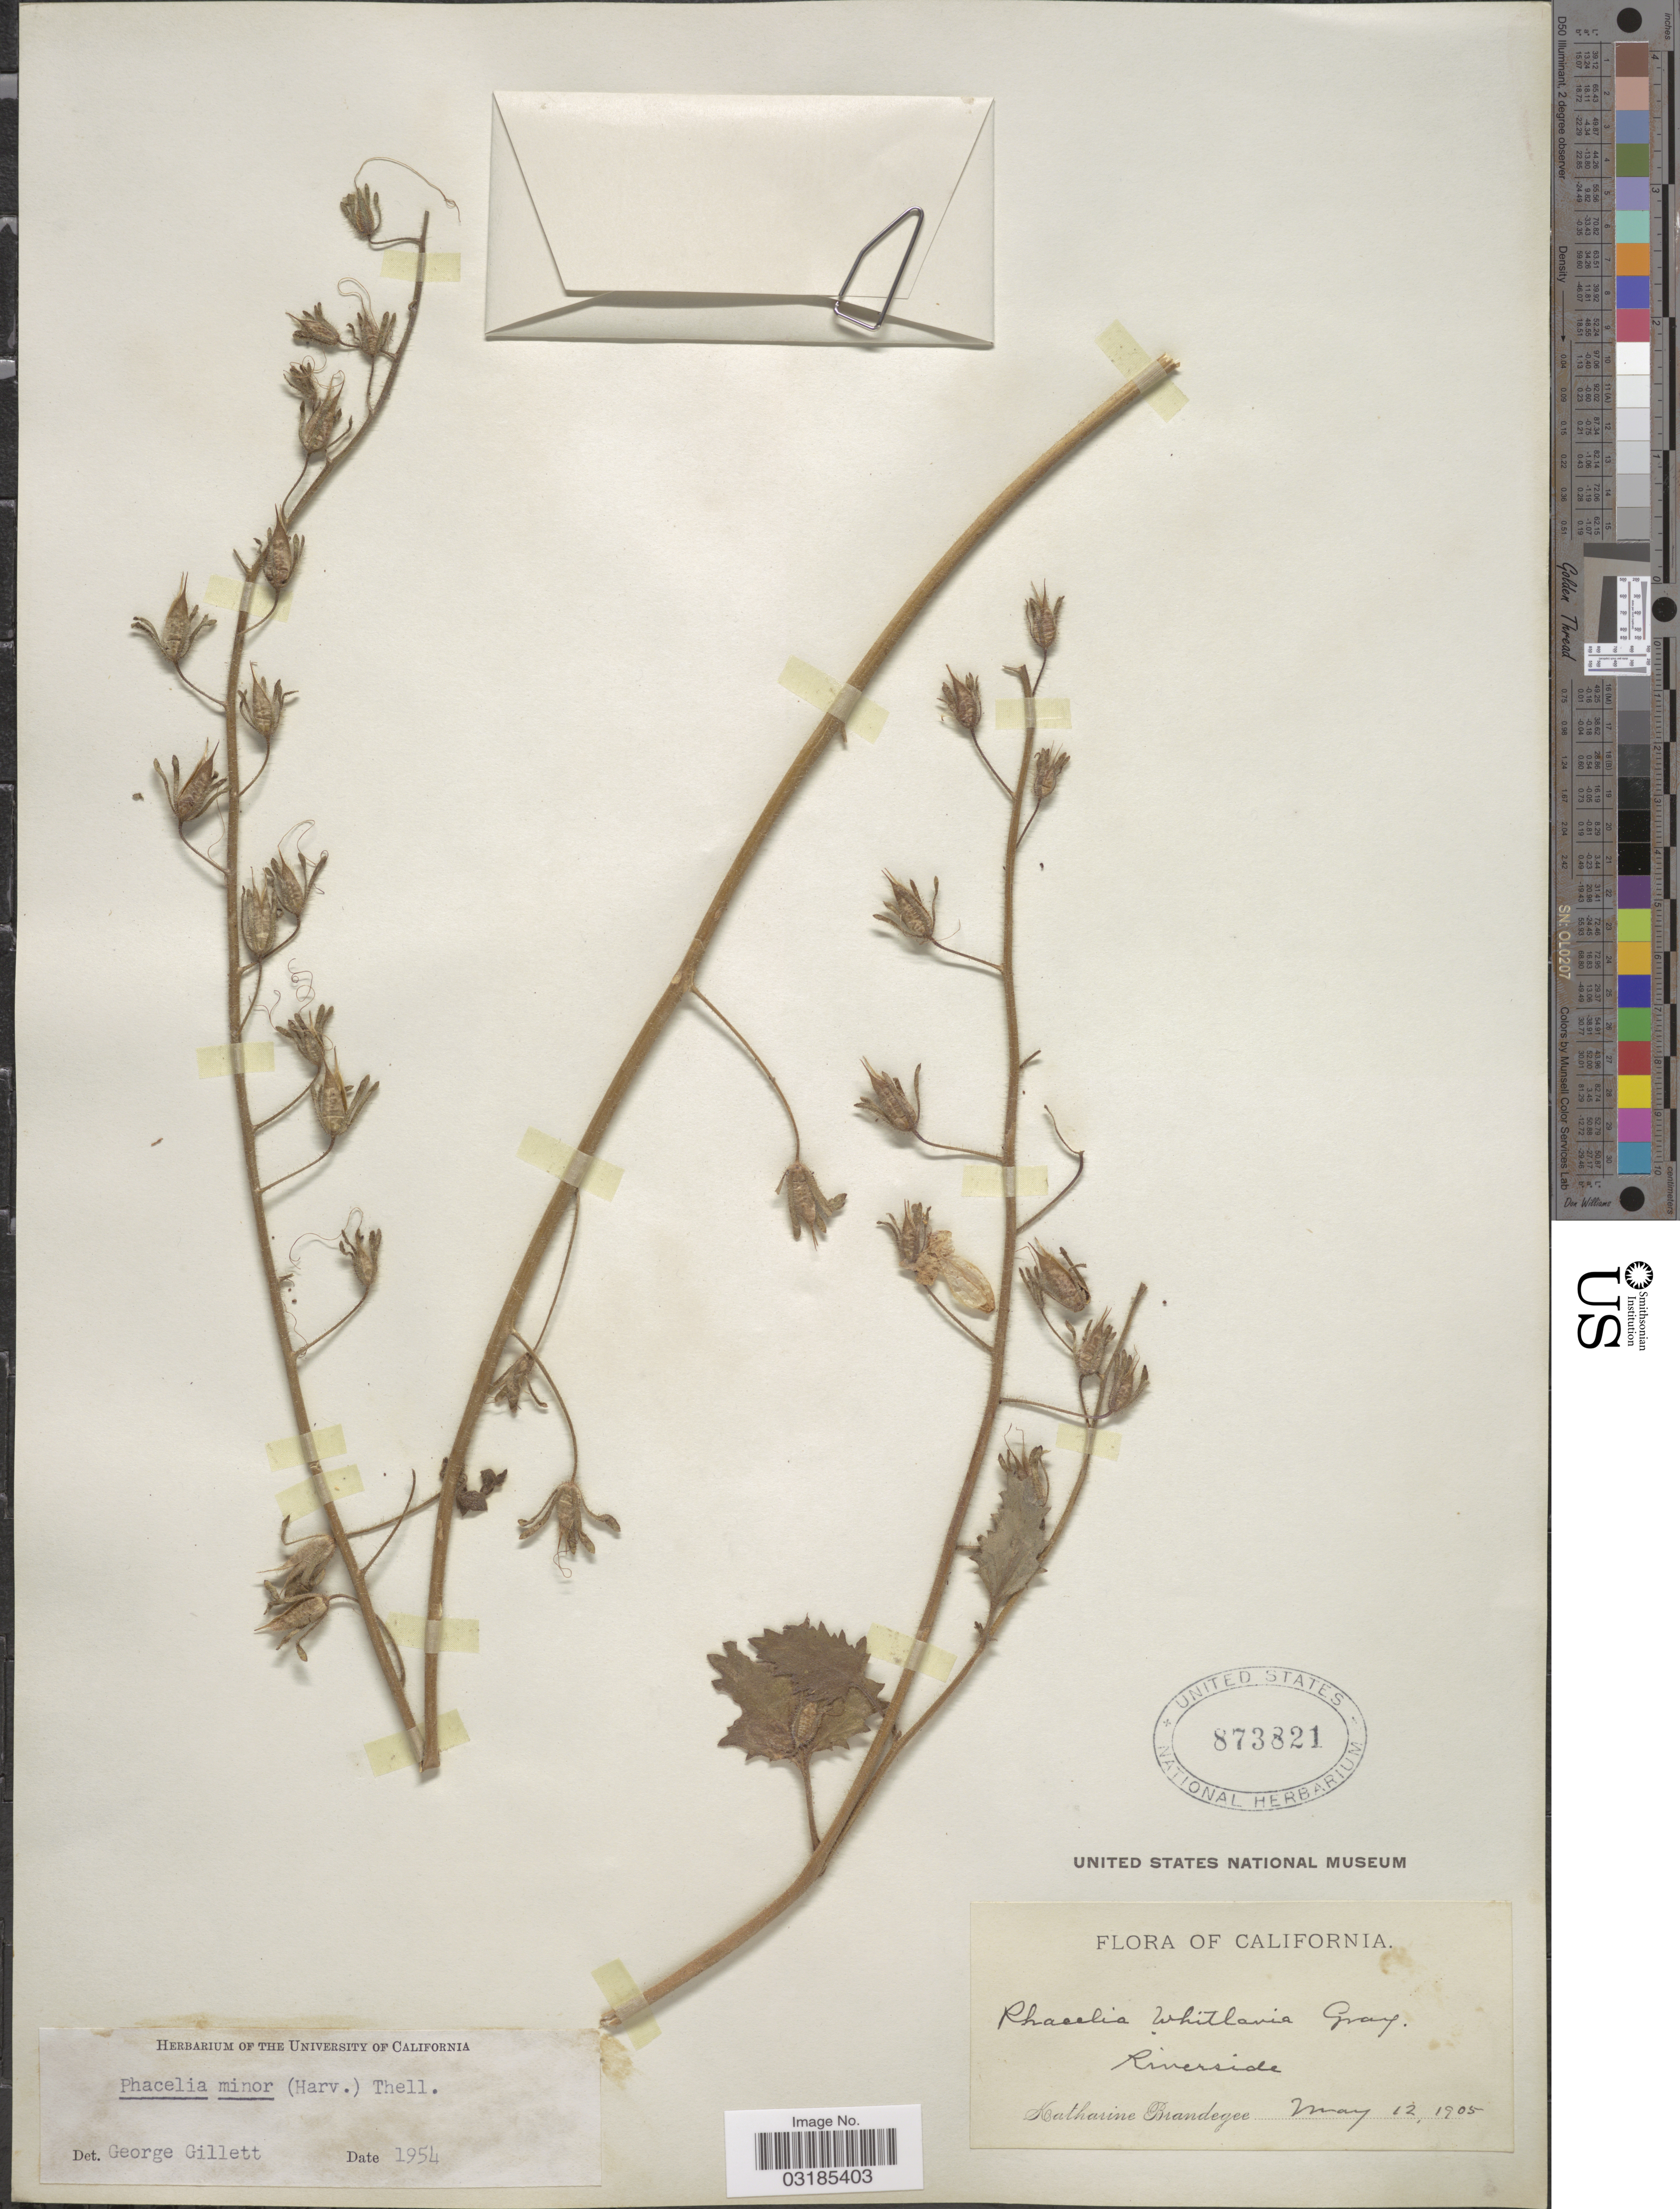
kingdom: Plantae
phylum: Tracheophyta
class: Magnoliopsida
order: Boraginales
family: Hydrophyllaceae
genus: Phacelia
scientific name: Phacelia minor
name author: (Harv.) Thell.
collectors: M. K. Brandegee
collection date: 1905-05-12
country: United States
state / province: California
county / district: Riverside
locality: Riverside.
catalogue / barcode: US 873821